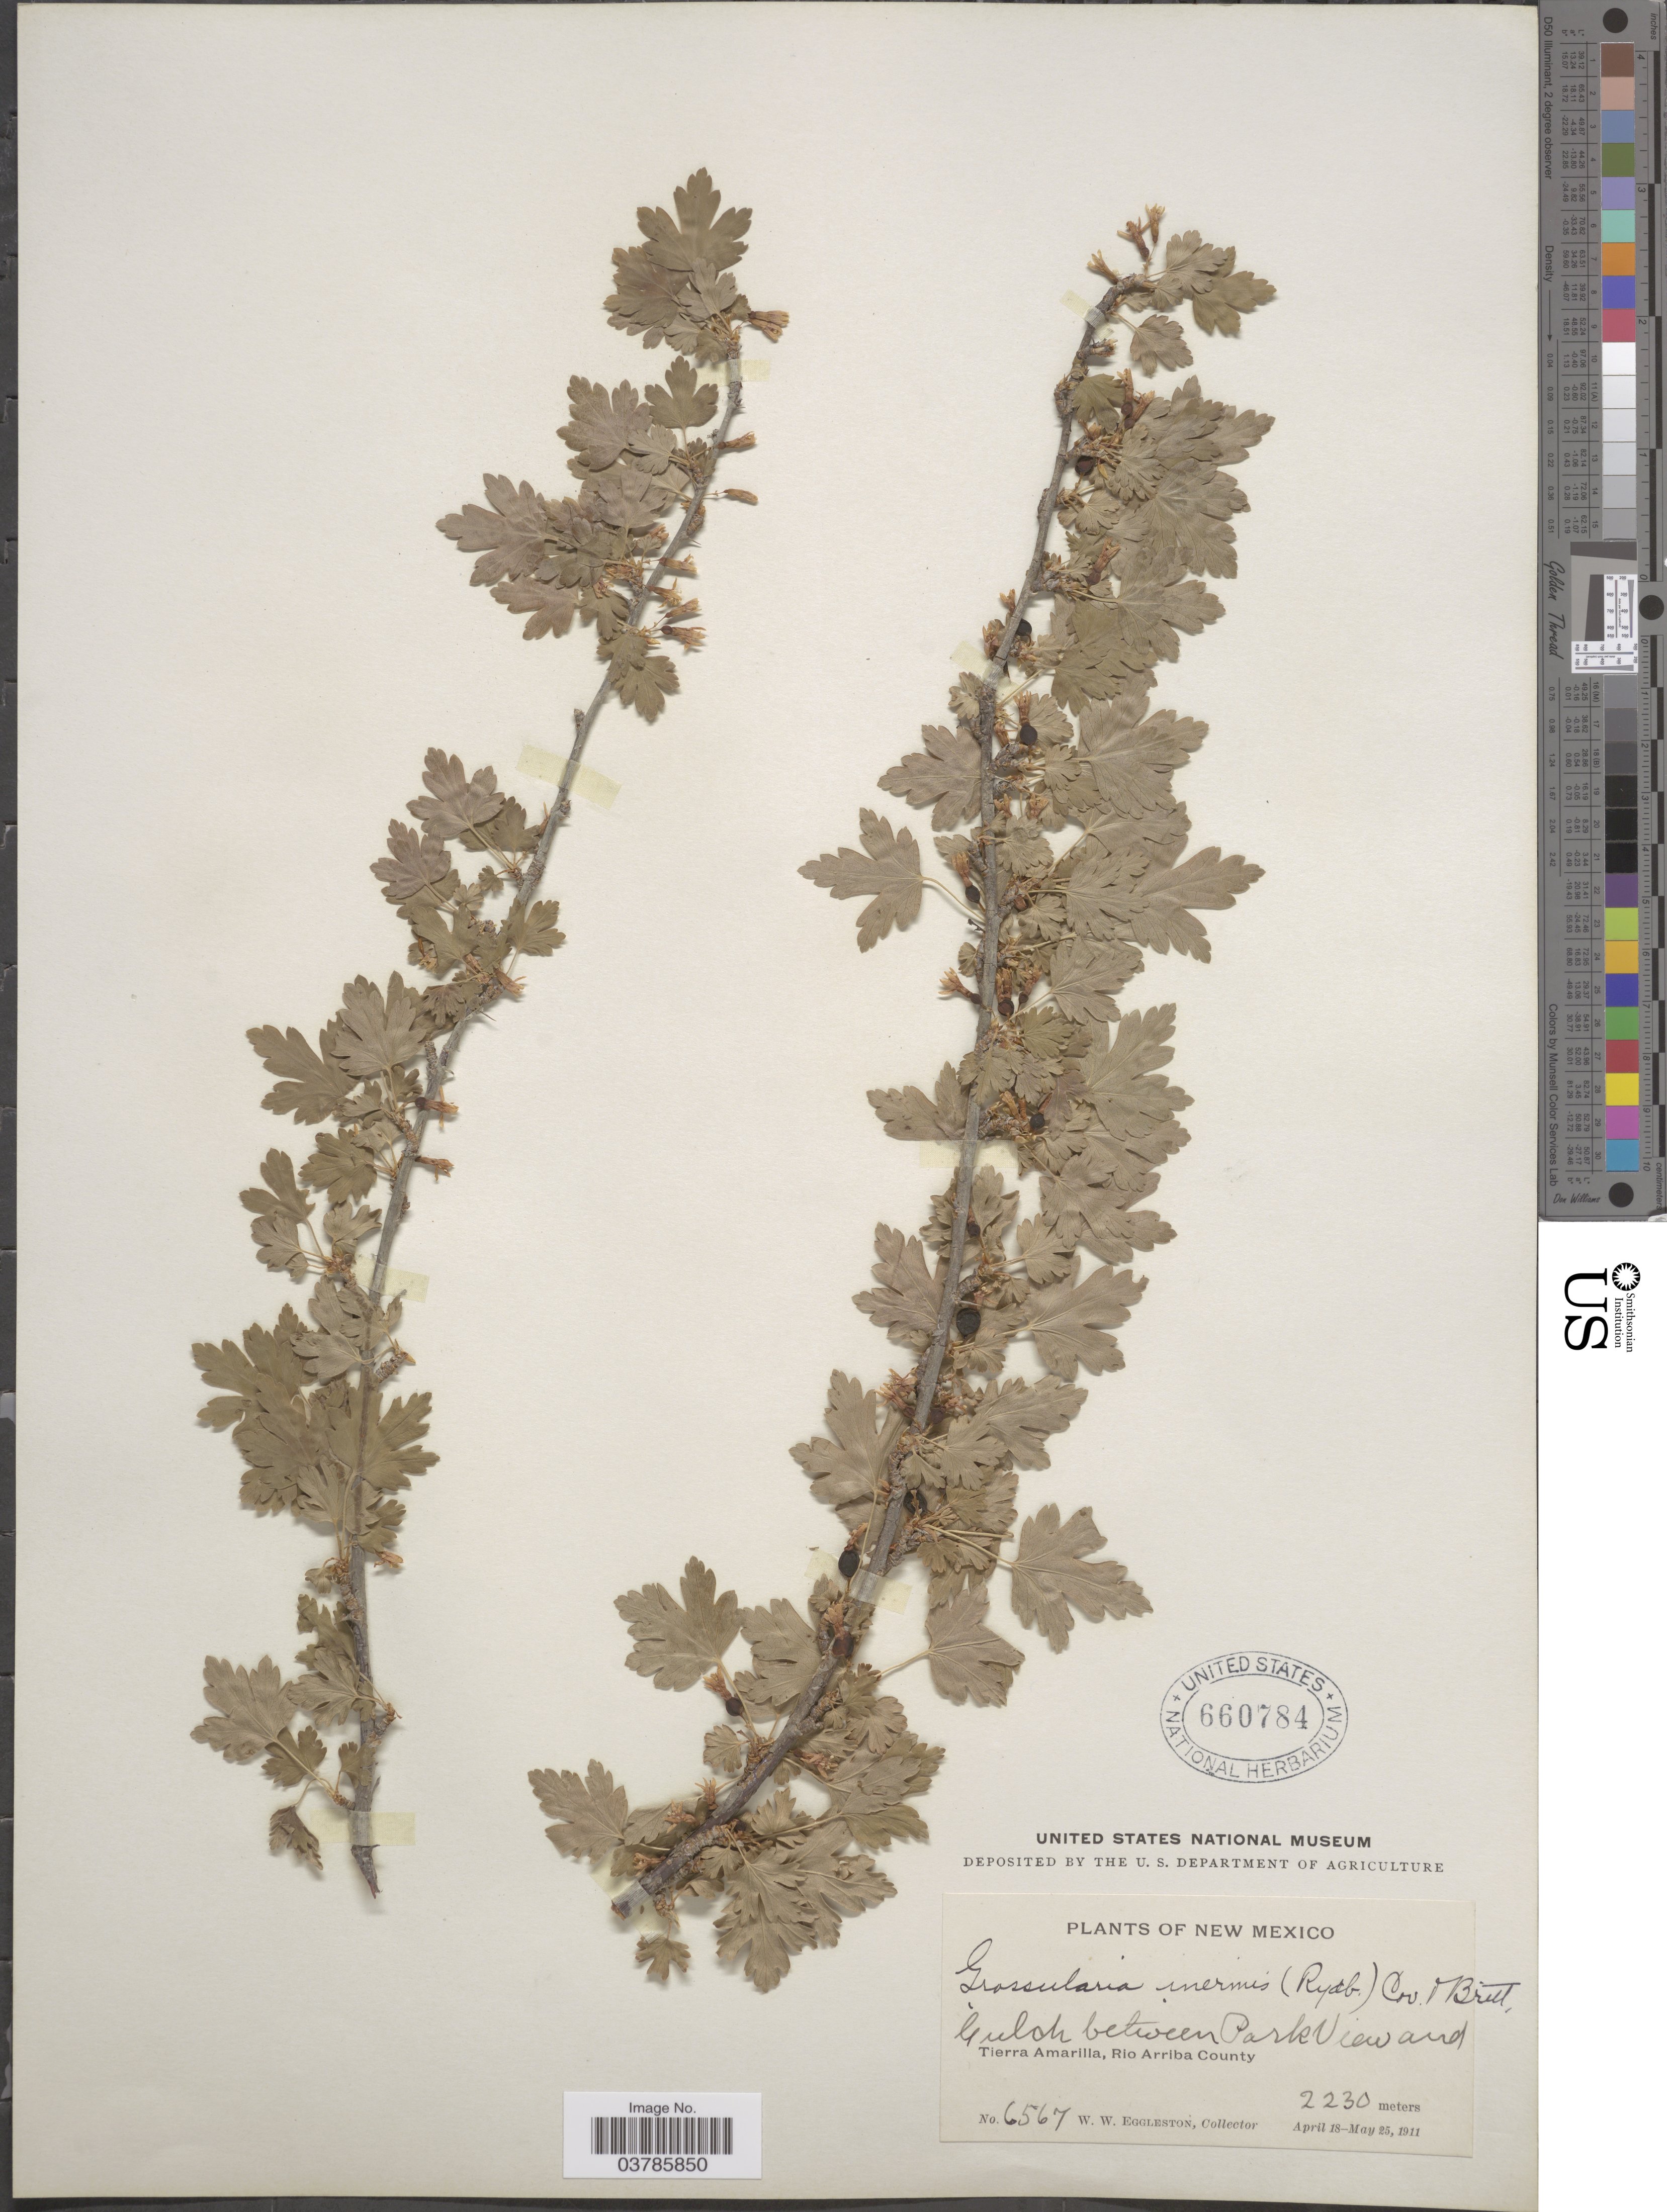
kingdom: Plantae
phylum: Tracheophyta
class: Magnoliopsida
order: Saxifragales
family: Grossulariaceae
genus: Ribes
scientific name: Ribes inerme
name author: Rydb.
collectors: W. W. Eggleston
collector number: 6567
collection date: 1911-04-18/1911-05-25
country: United States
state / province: New Mexico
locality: Gulch between Park View and Tierra Amarilla, Rio Arriba County.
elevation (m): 2230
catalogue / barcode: US 660784